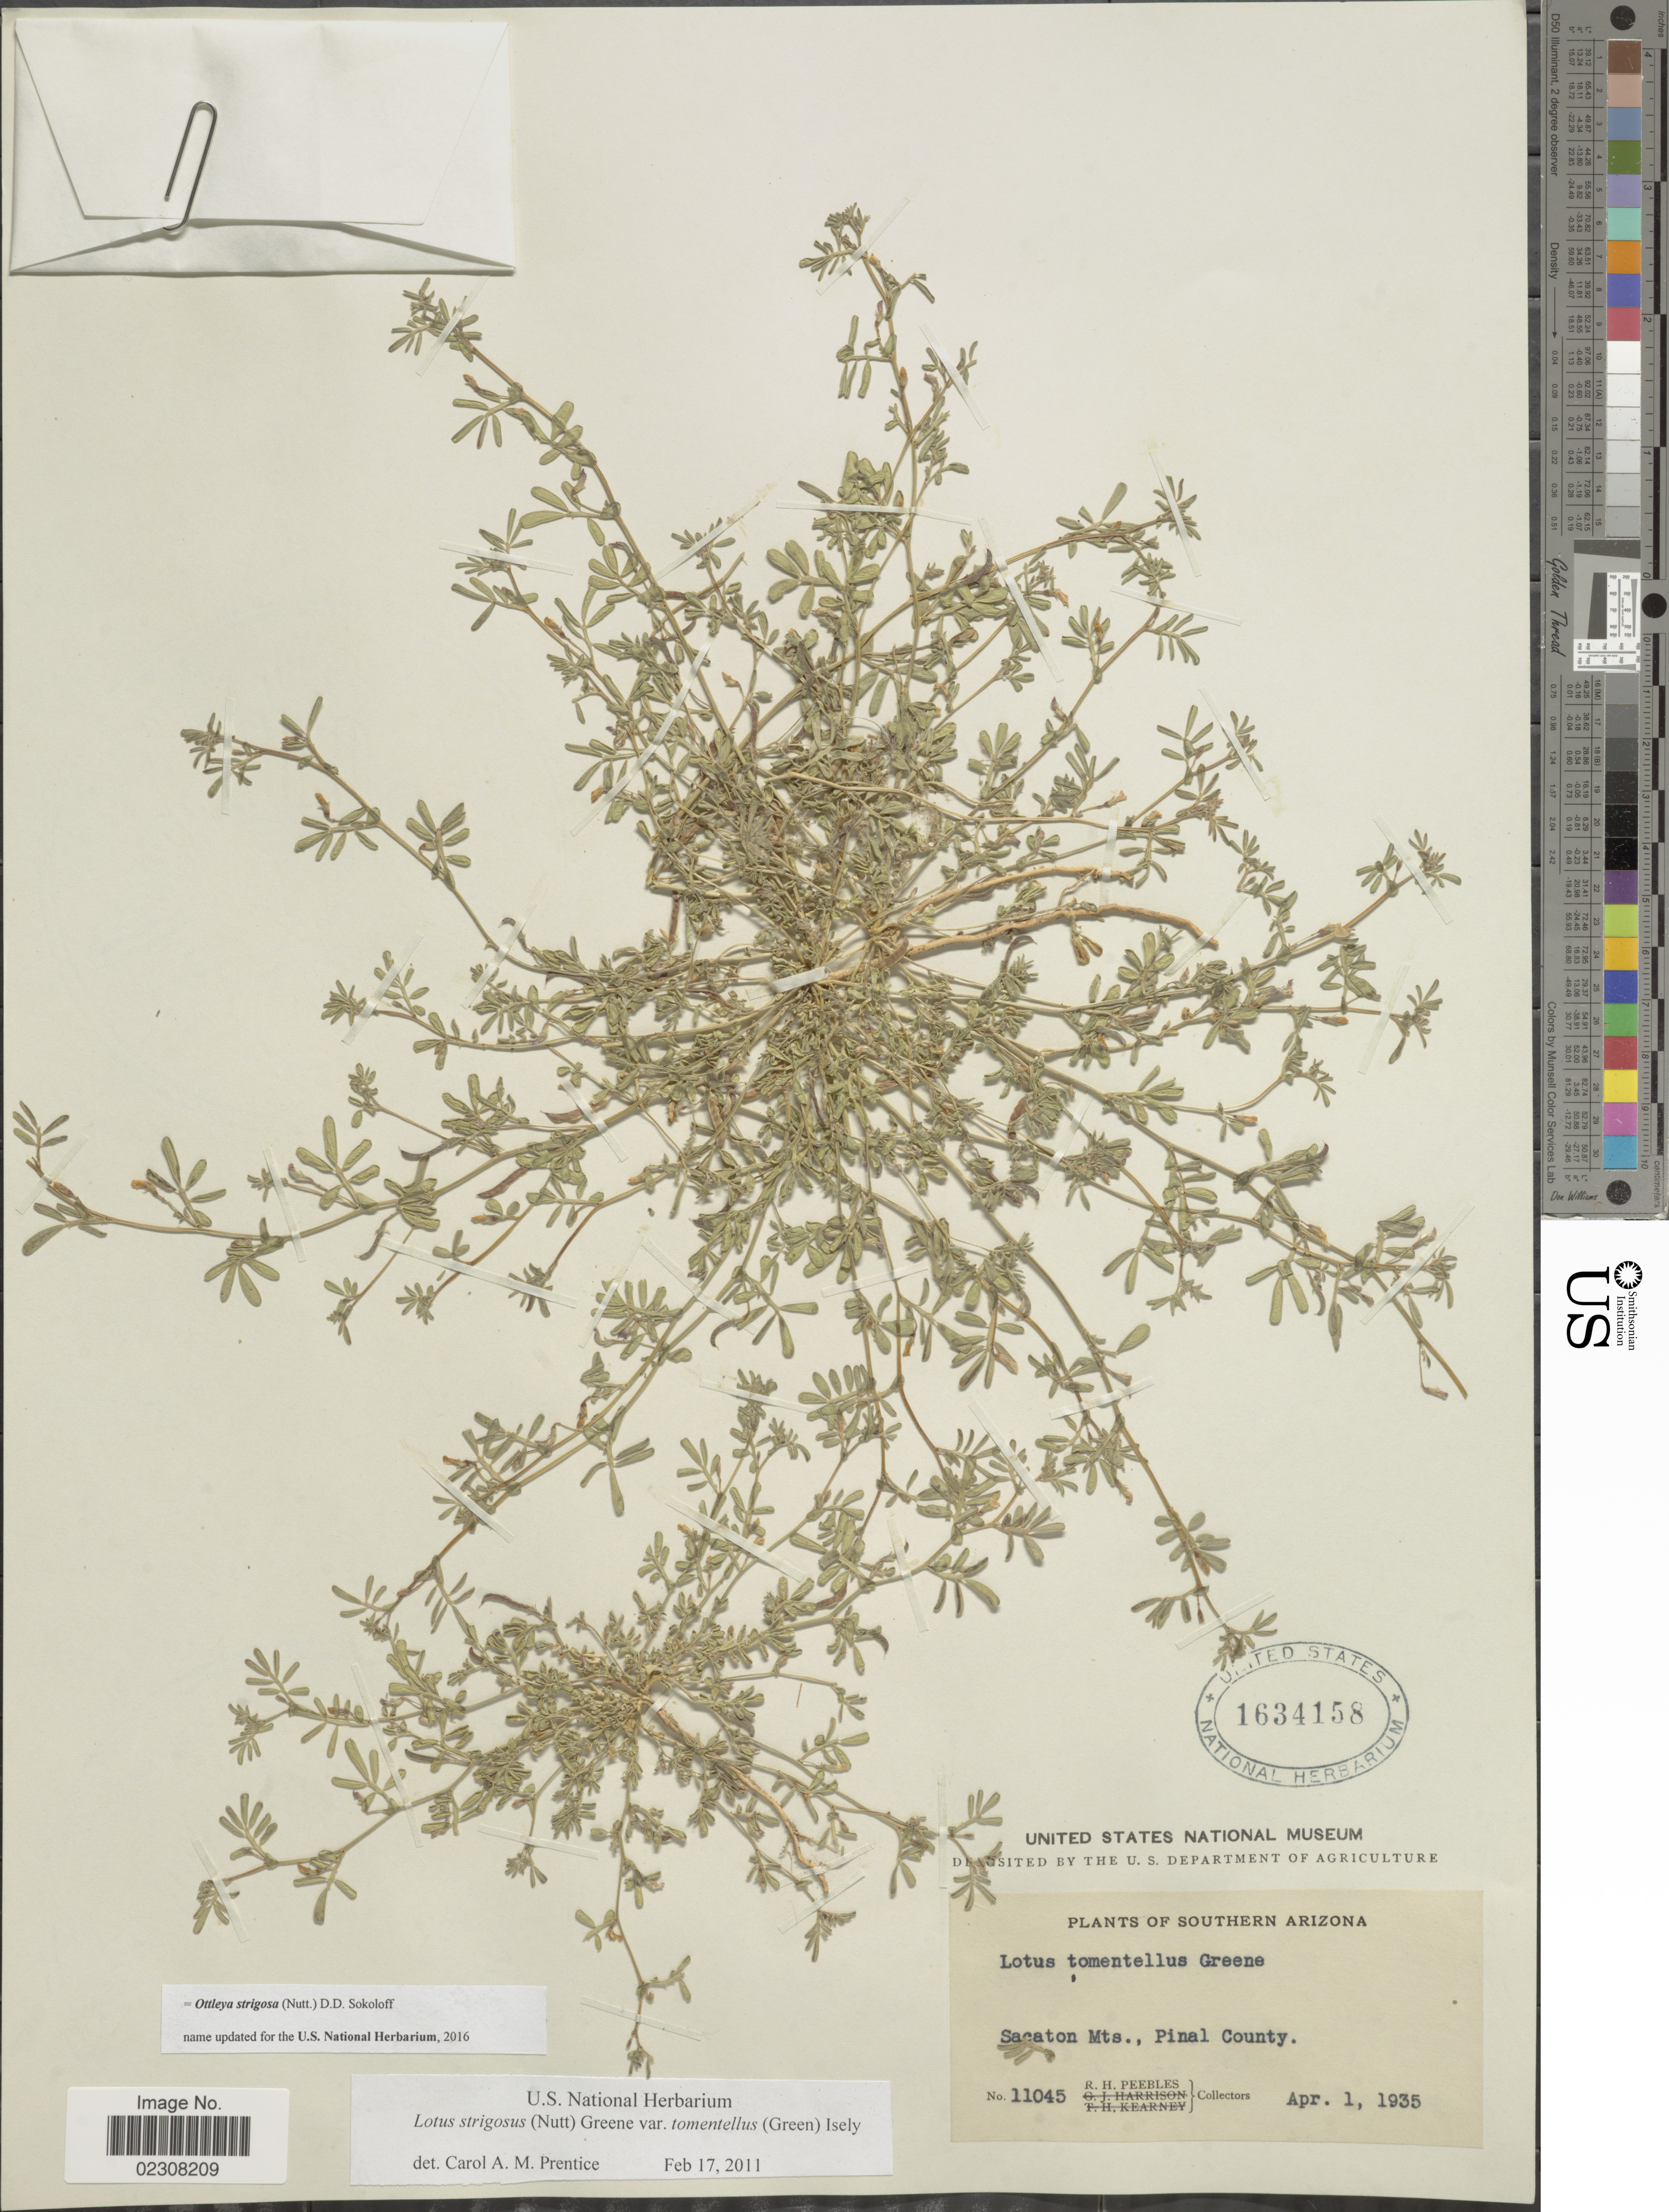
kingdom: Plantae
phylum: Tracheophyta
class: Magnoliopsida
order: Fabales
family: Fabaceae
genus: Ottleya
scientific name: Ottleya strigosa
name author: (Nutt.) D.D. Sokoloff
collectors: R. H. Peebles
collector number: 11045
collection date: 1935-04-01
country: United States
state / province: Arizona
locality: Southern Arizona, Sacaton Mts., Pinal County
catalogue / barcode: US 1634158